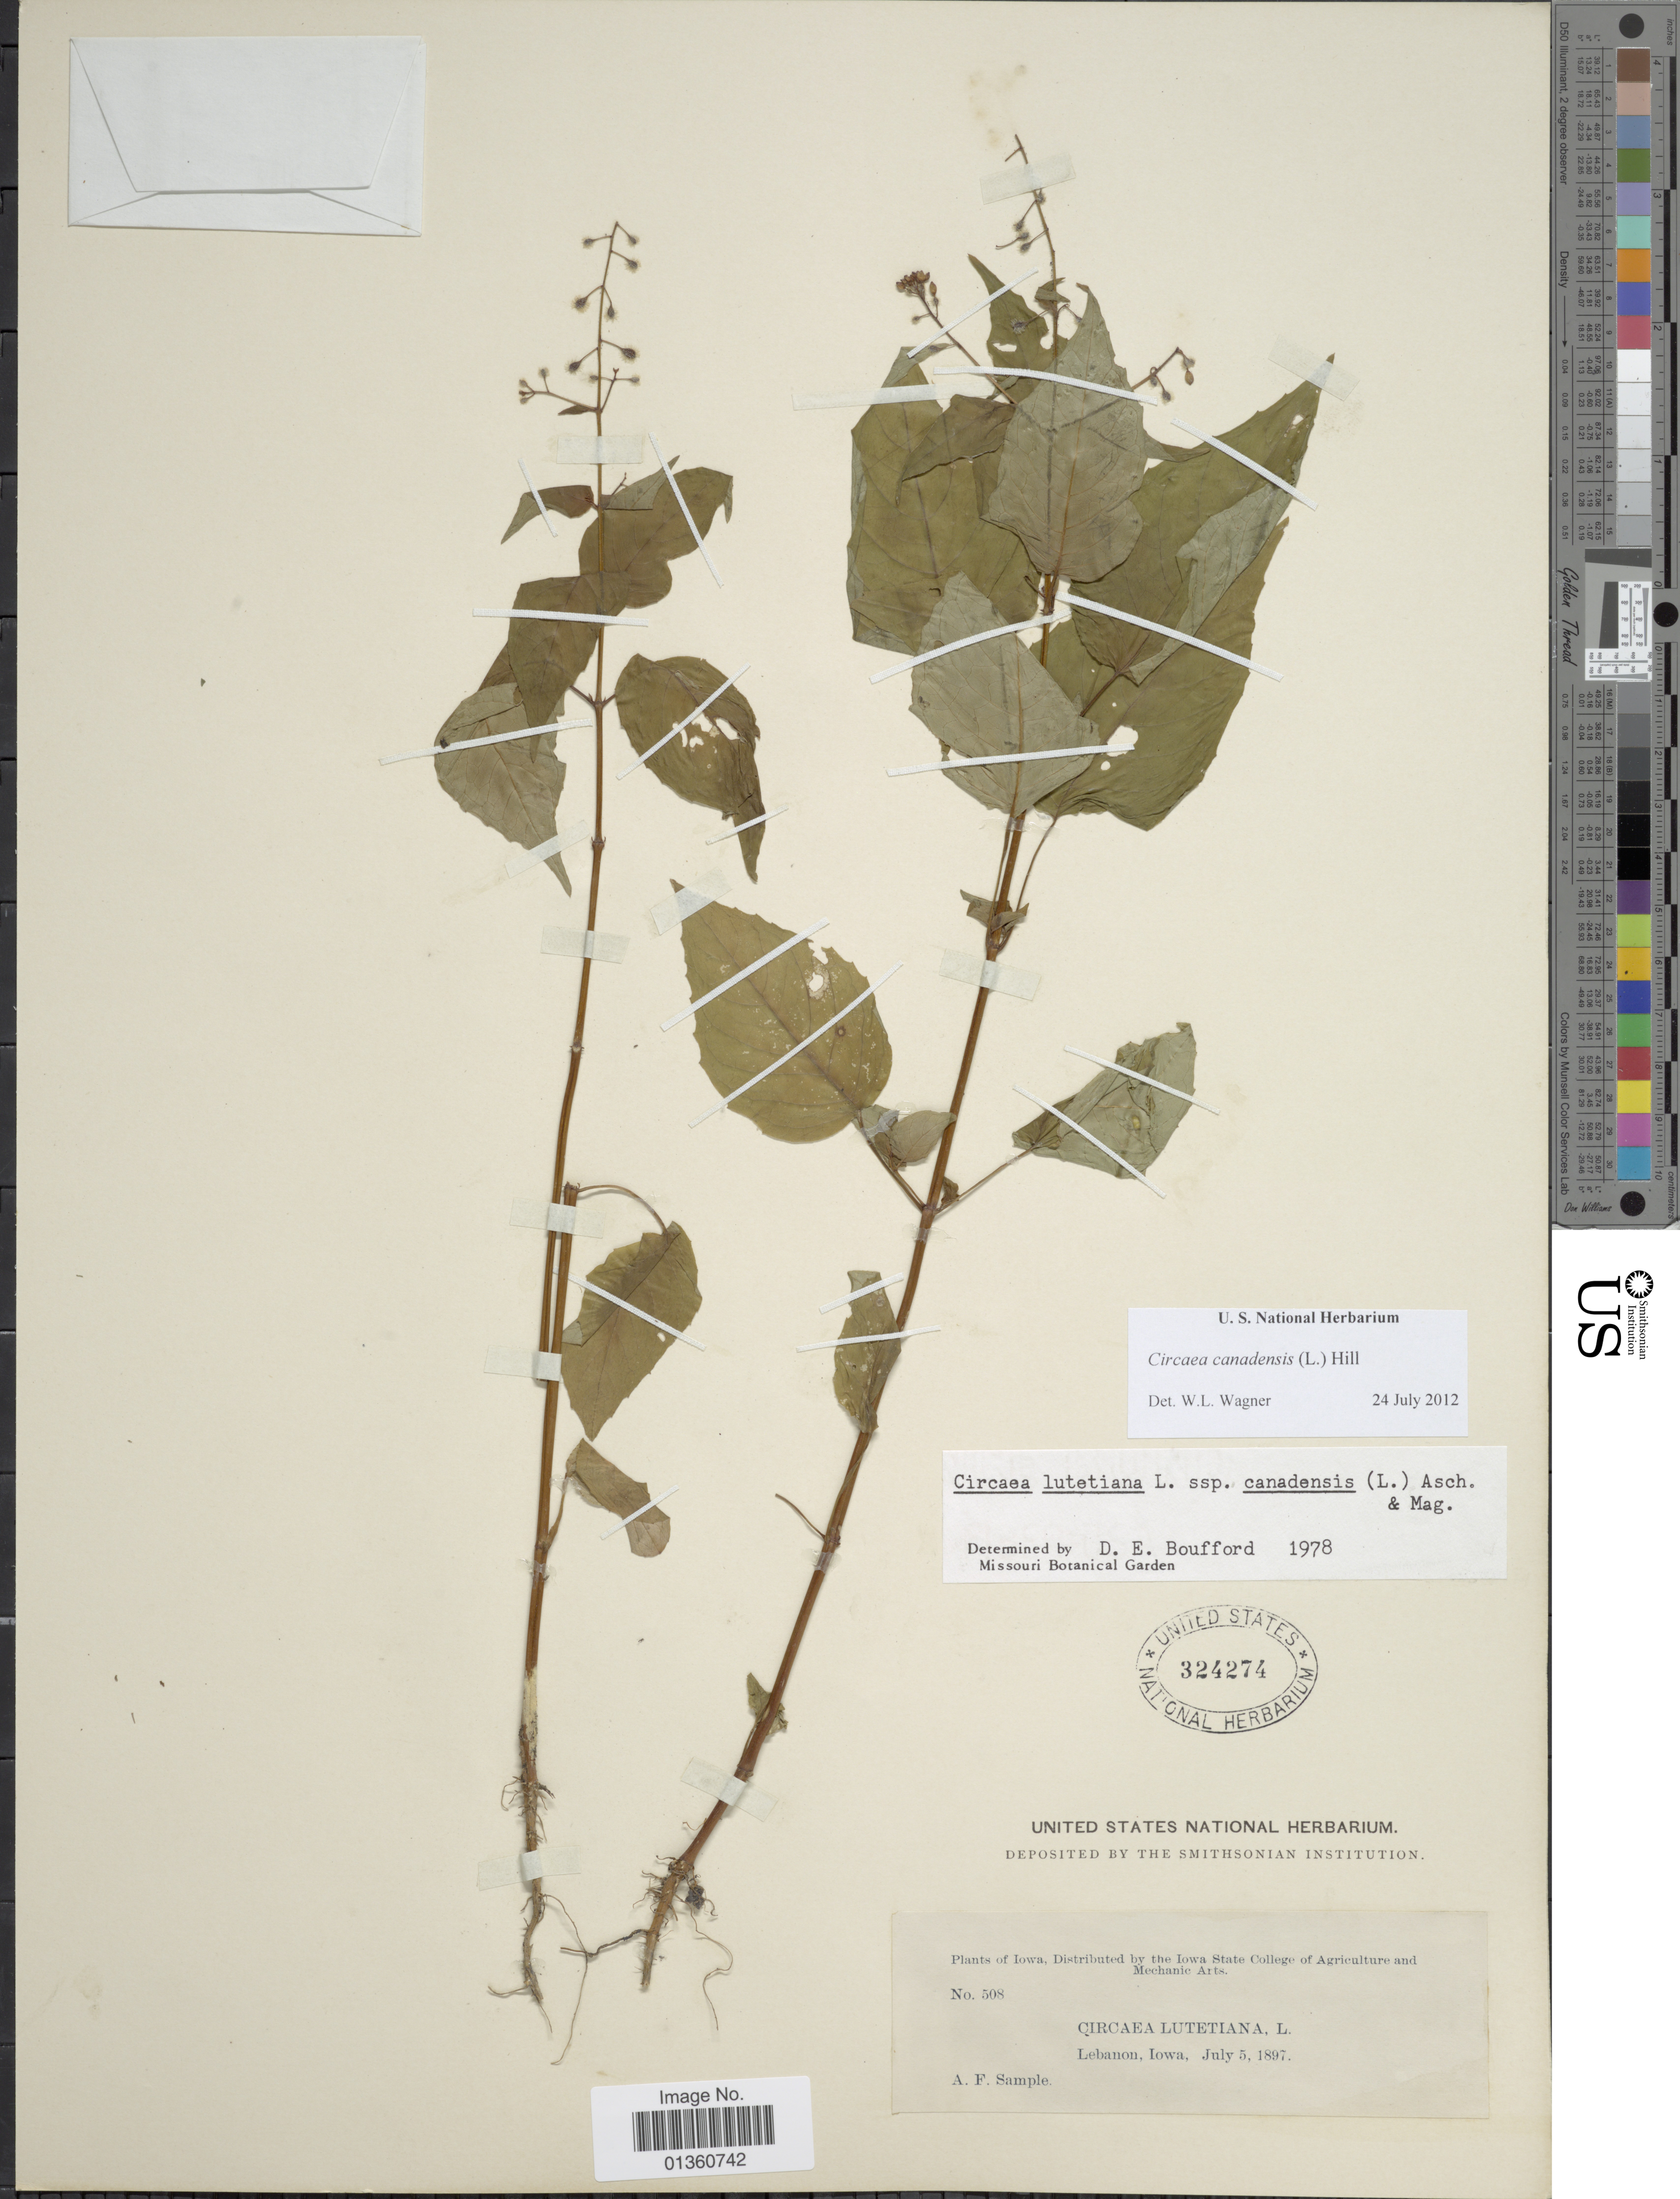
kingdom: Plantae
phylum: Tracheophyta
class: Magnoliopsida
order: Myrtales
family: Onagraceae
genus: Circaea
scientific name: Circaea canadensis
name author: (L.) Hill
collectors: A. Sample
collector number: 508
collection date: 1897-07-05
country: United States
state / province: Iowa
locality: Lebanon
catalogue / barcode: US 324274